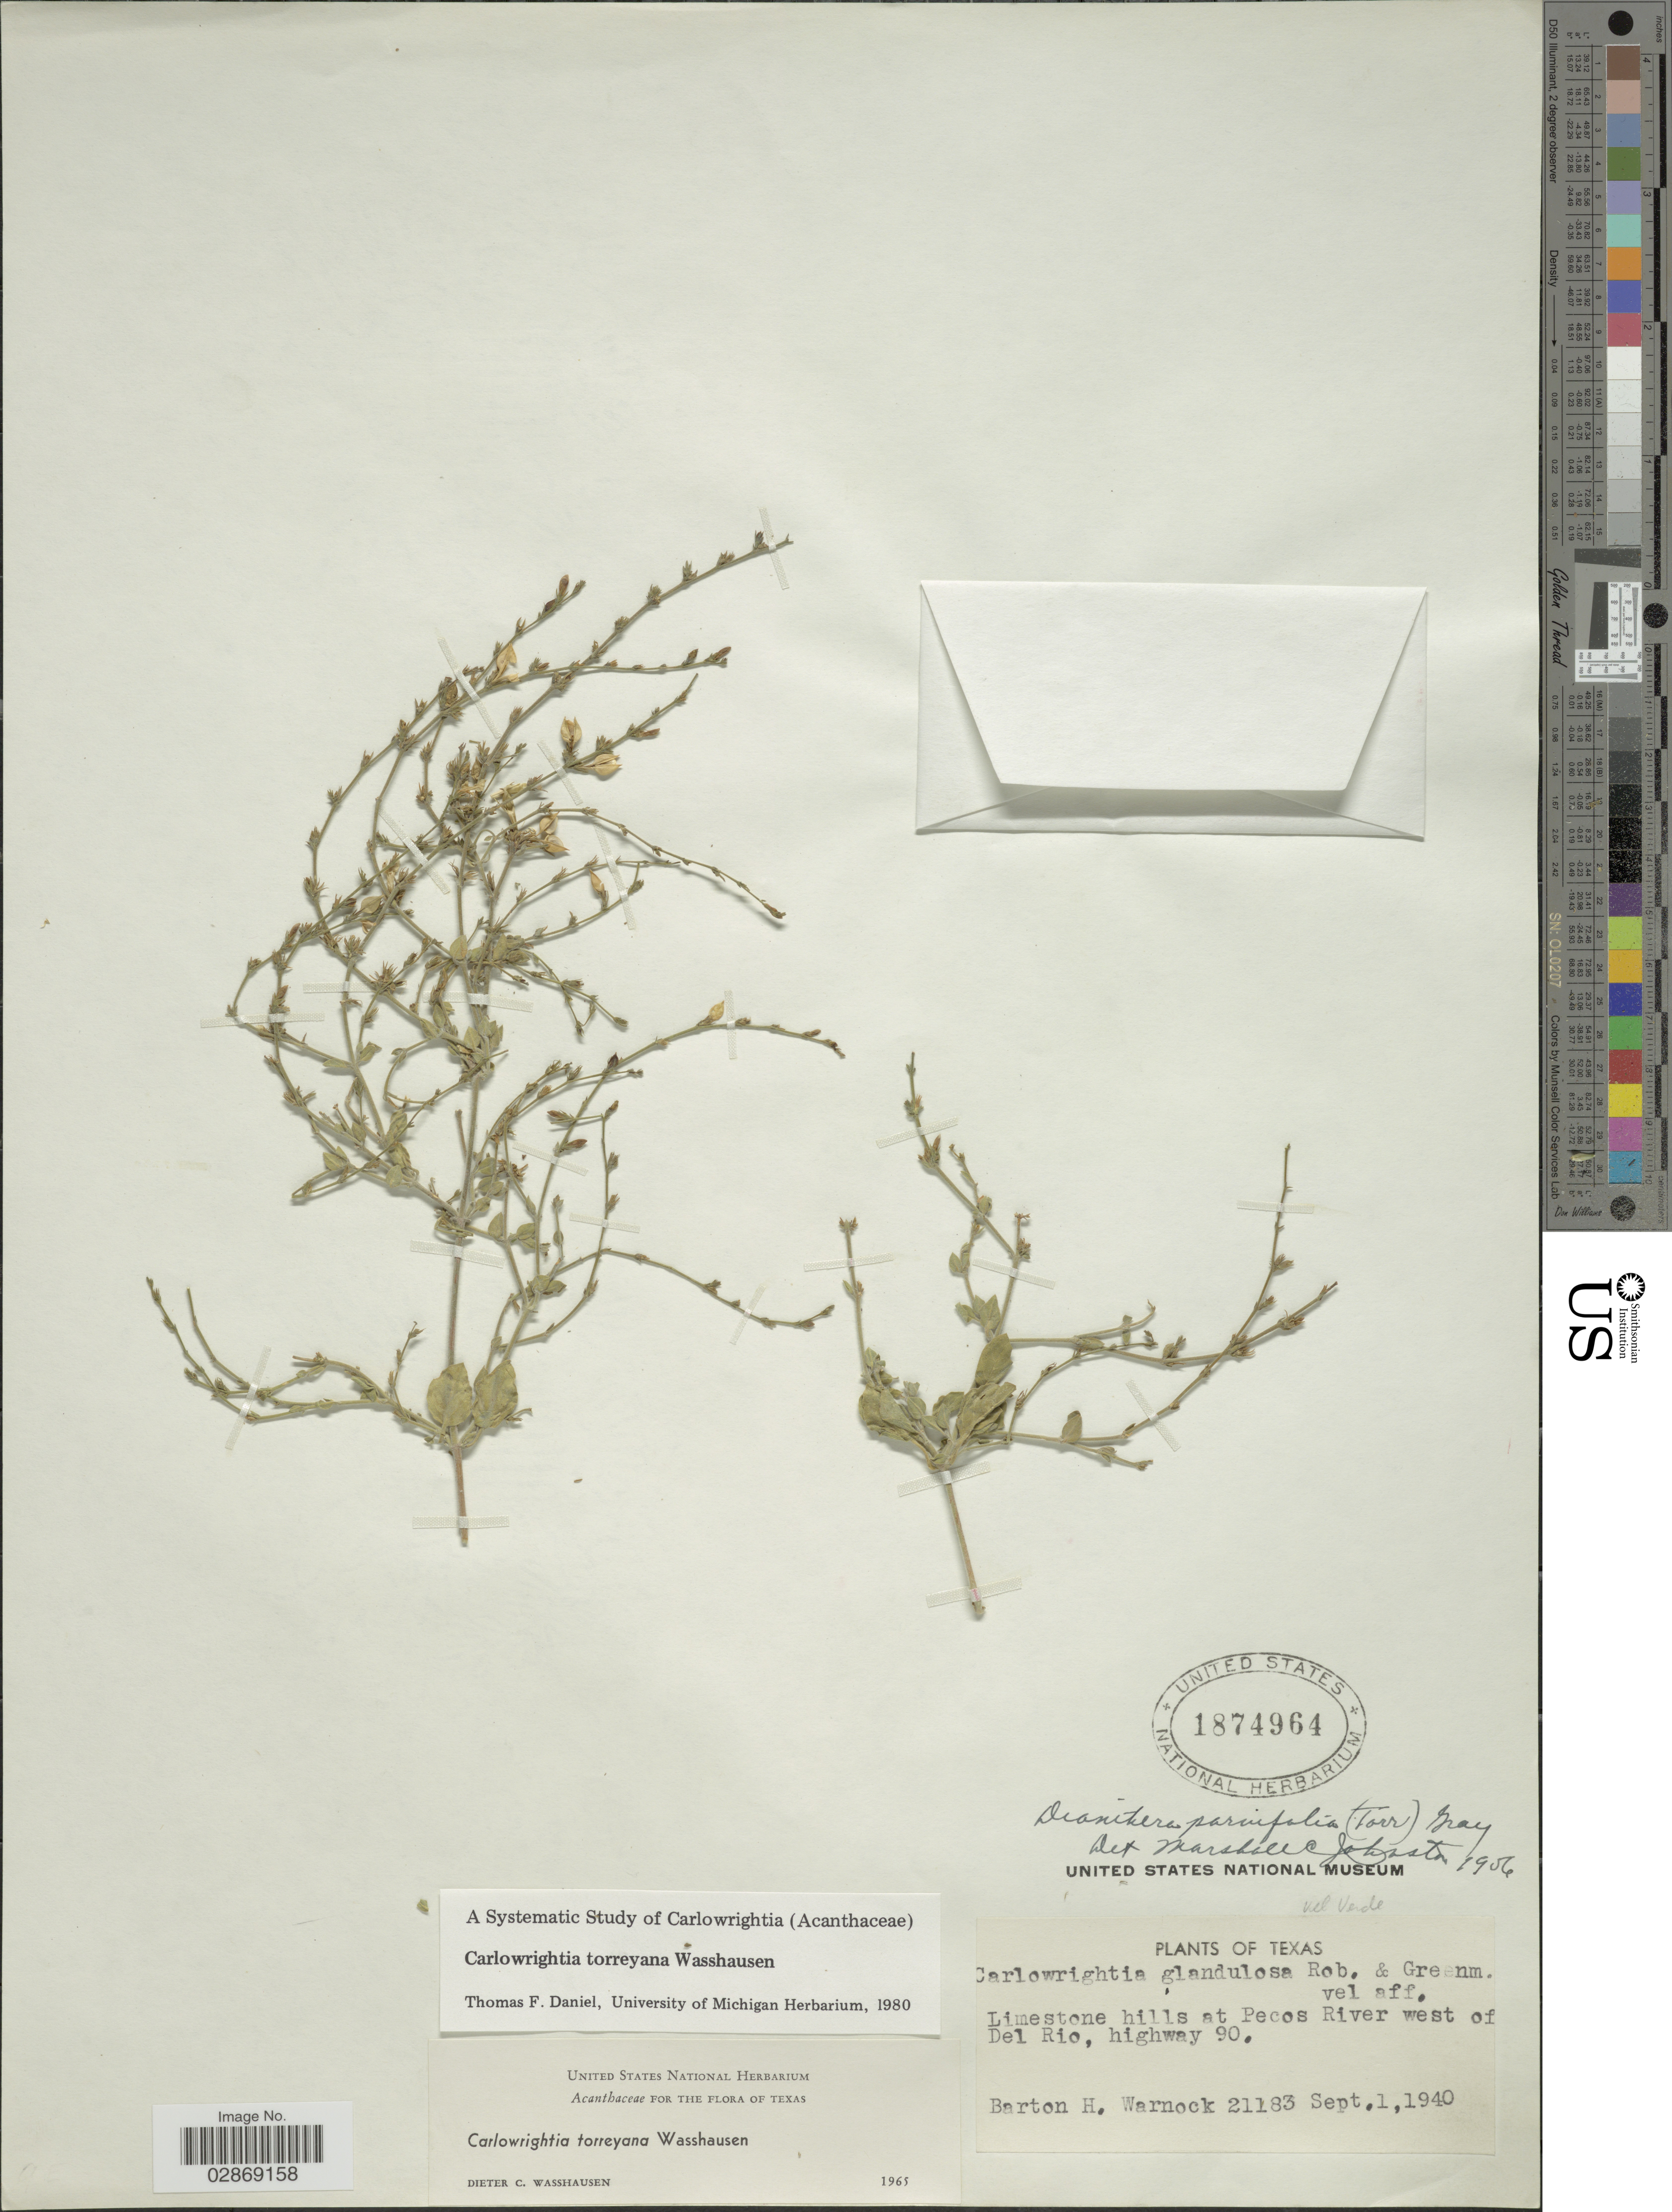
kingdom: Plantae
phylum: Tracheophyta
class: Magnoliopsida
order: Lamiales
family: Acanthaceae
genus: Carlowrightia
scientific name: Carlowrightia torreyana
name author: Wassh.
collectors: B. H. Warnock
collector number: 21183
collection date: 1940-09-01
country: United States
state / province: Texas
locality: Limestone hills at Pecos River west of Del Rio, highway 90.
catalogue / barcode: US 1874964